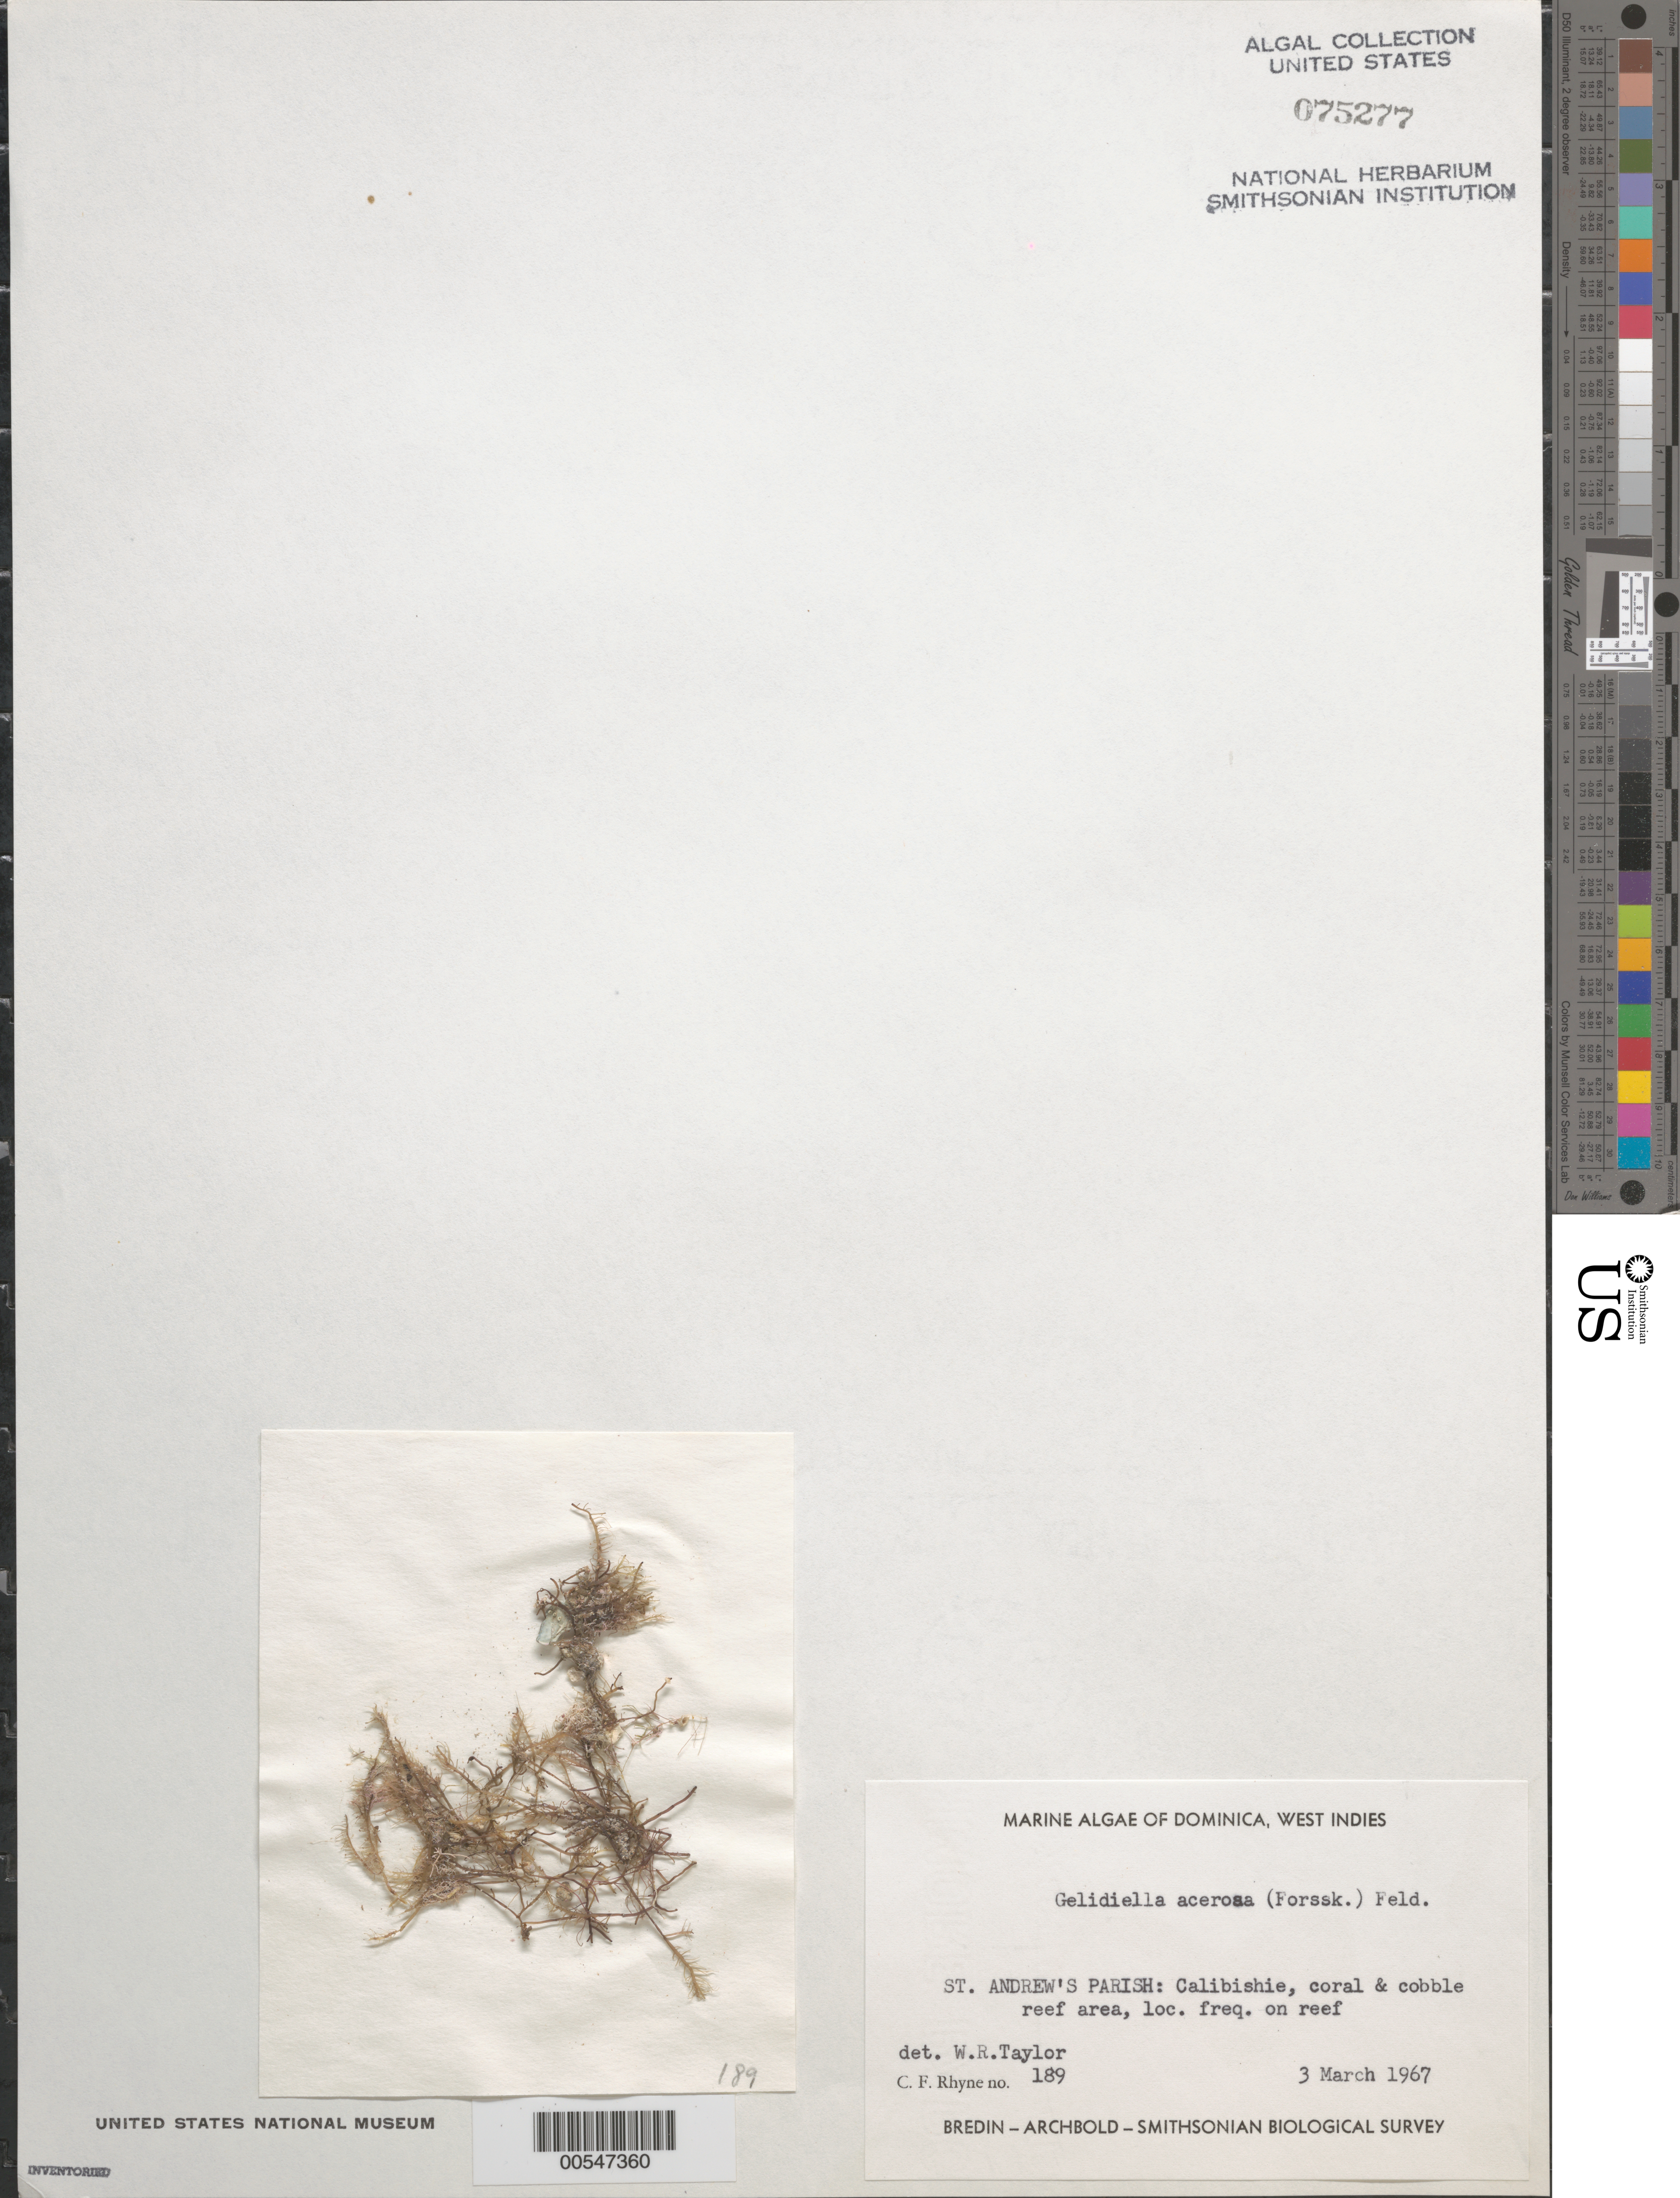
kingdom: Plantae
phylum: Rhodophyta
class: Florideophyceae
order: Gelidiales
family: Gelidiellaceae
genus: Gelidiella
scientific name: Gelidiella acerosa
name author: (Forssk.) Feldmann & G. Hamel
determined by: Taylor, William R.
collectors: C. Rhyne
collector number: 189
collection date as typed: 03 Mar 1967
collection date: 1967-03-03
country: Dominica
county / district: St. Andrew's Parish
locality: Calibishie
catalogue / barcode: US 75277